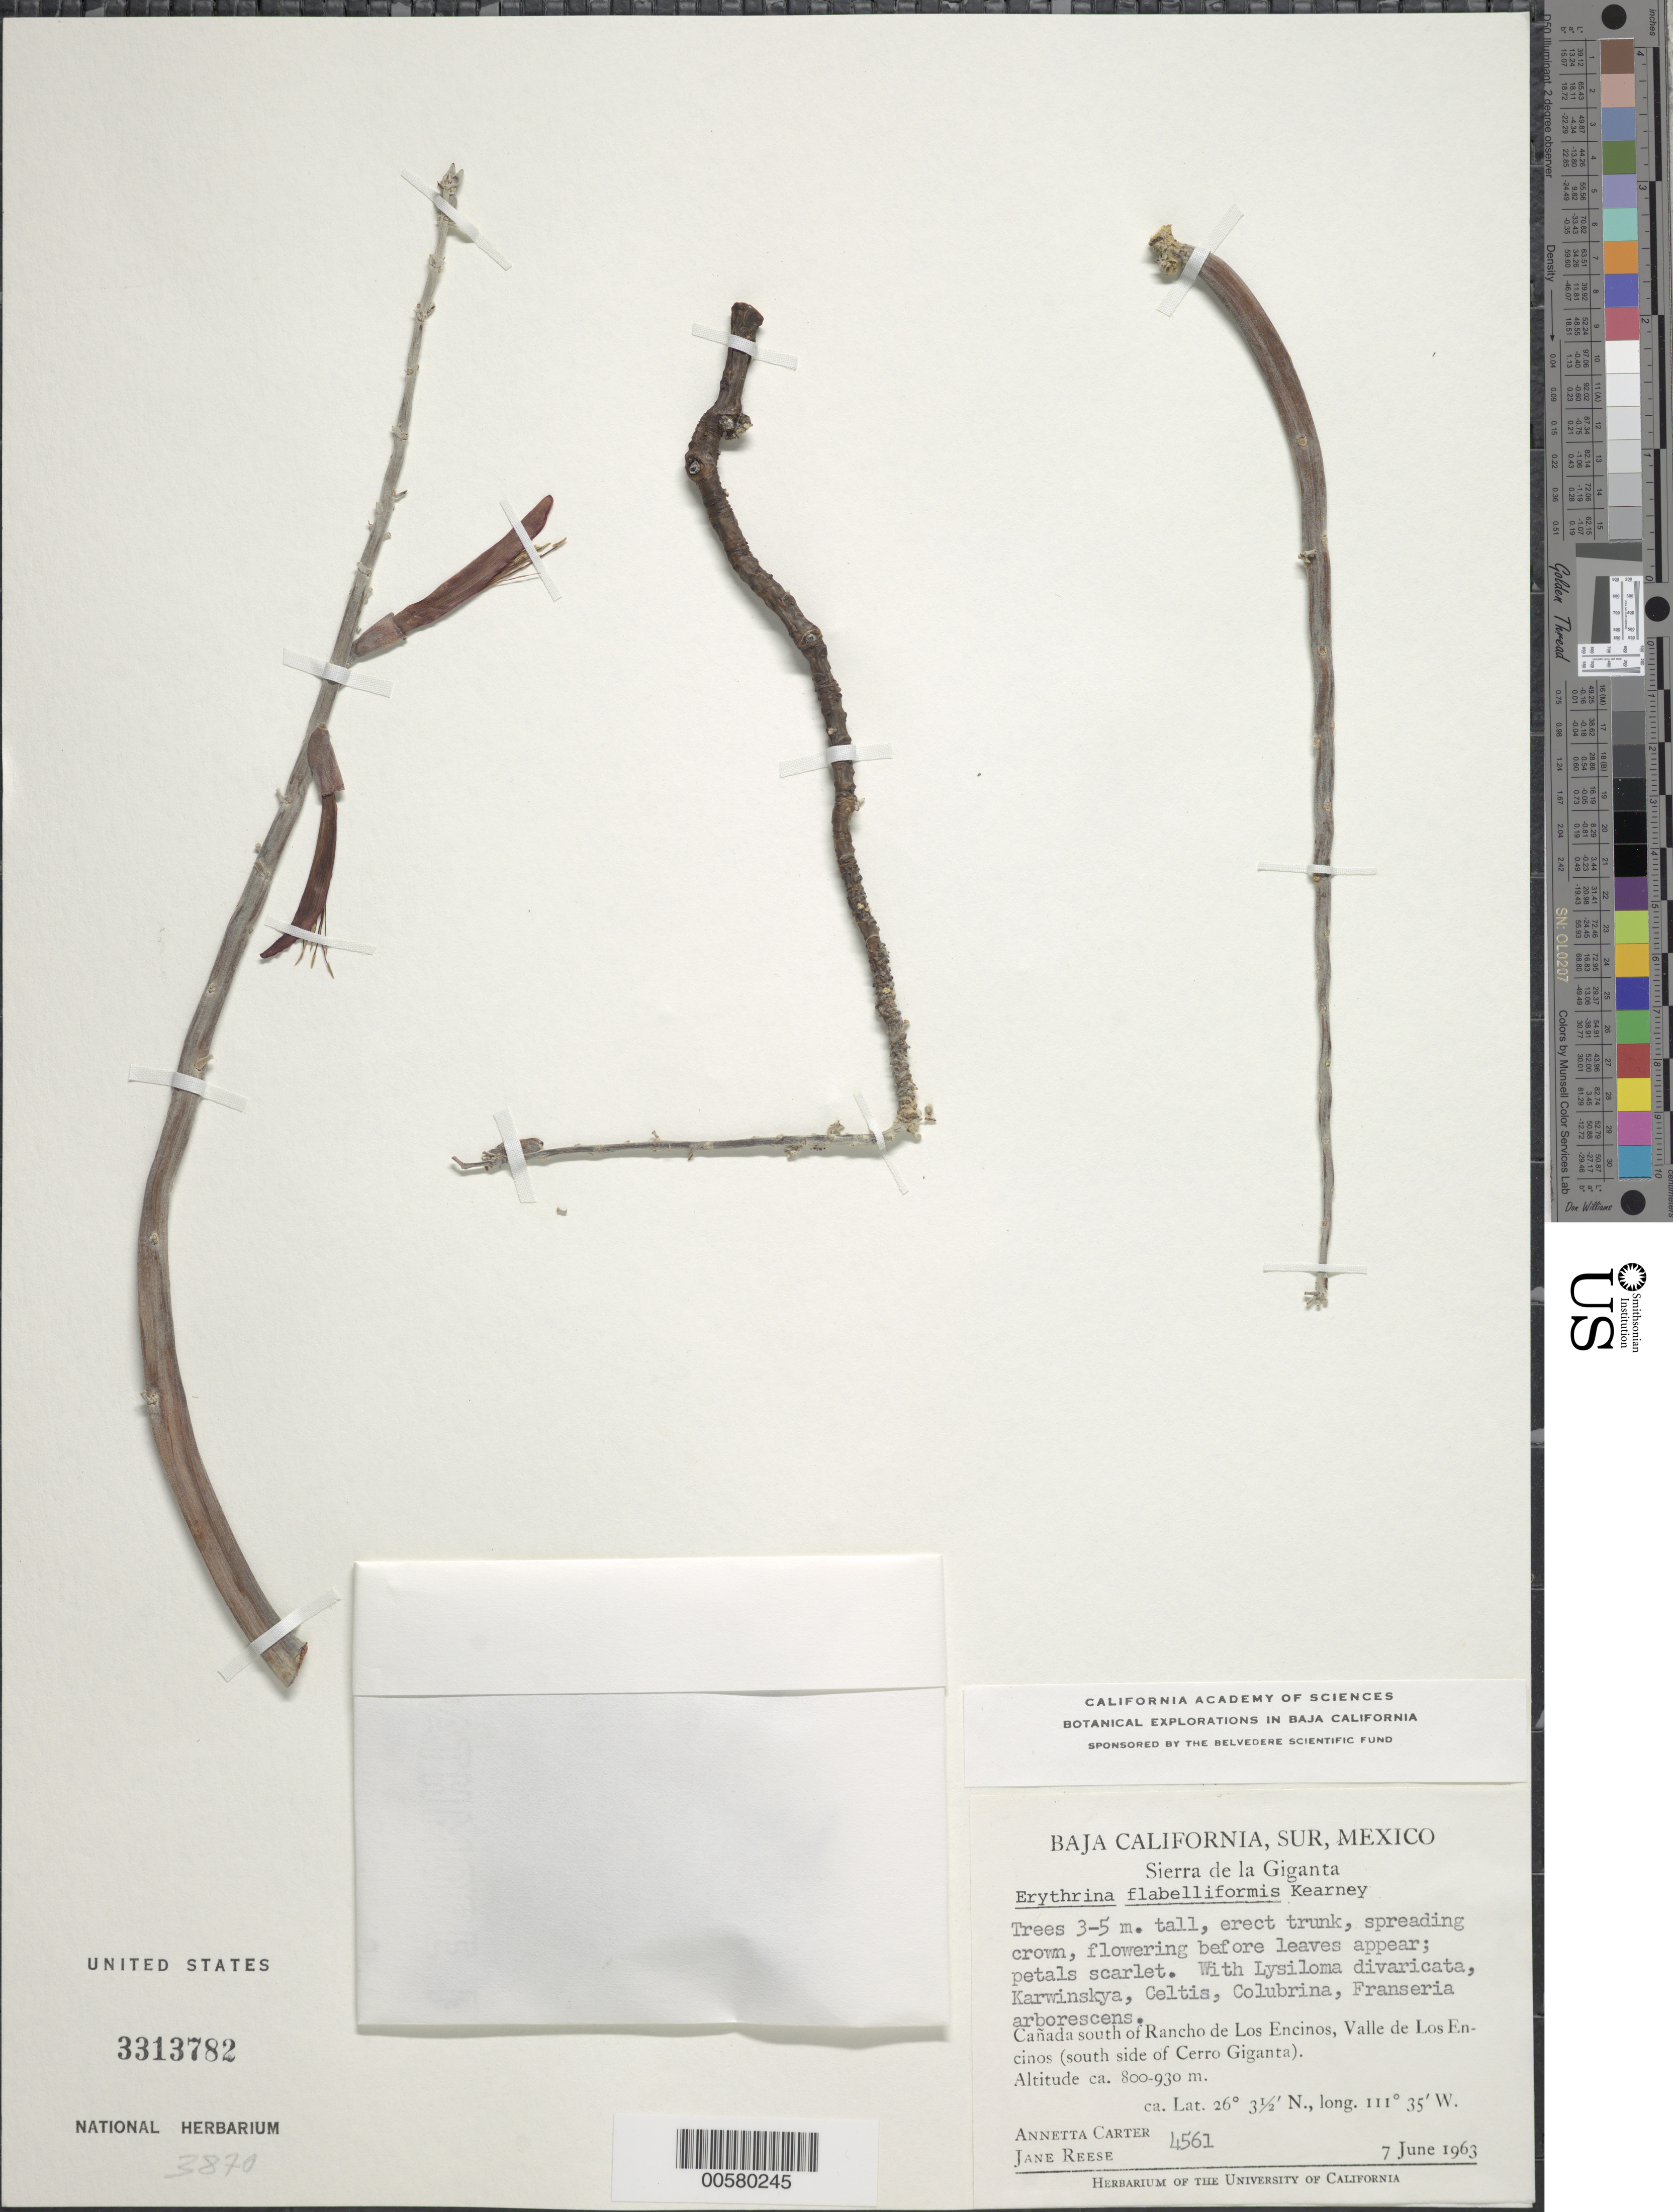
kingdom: Plantae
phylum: Tracheophyta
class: Magnoliopsida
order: Fabales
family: Fabaceae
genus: Erythrina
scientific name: Erythrina flabelliformis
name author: Kearney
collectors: A. M. Carter & J. Reese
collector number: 4561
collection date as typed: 07 Jun 1963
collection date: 1963-06-07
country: Mexico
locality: Baja california, sur, S of rancho de los encinos, valle de los enchinos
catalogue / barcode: US 3313782